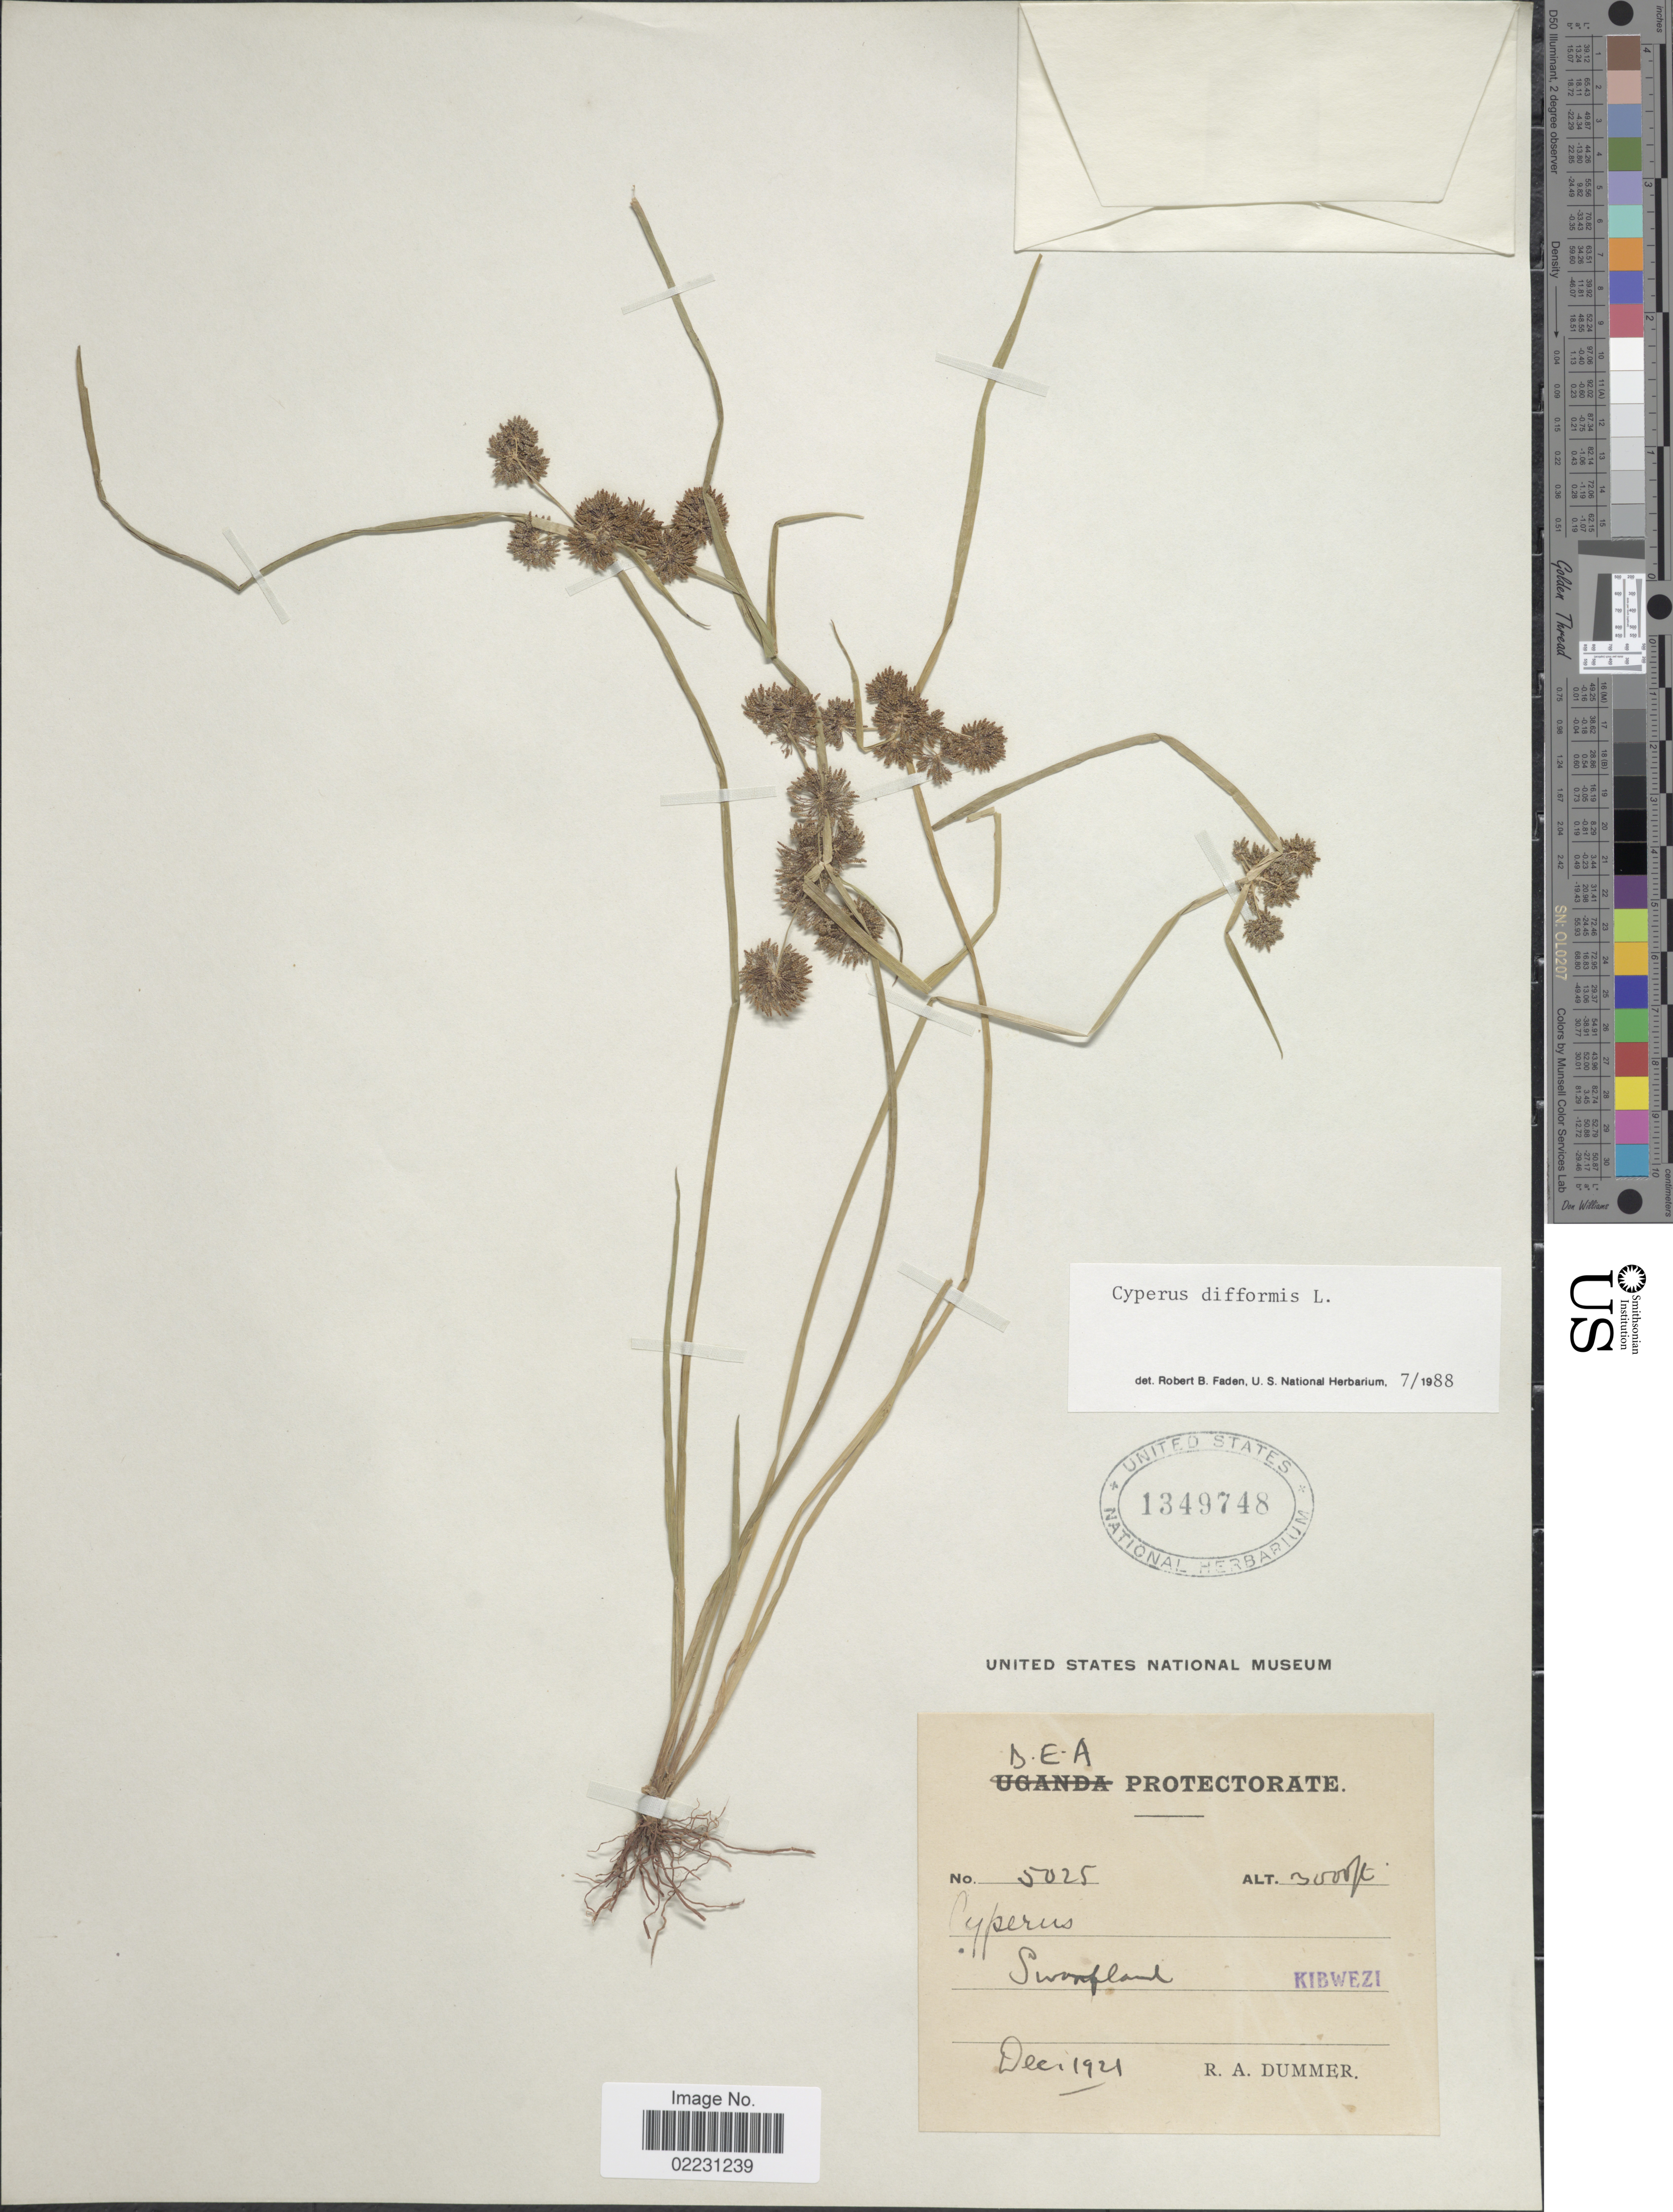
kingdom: Plantae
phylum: Tracheophyta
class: Liliopsida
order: Poales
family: Cyperaceae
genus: Cyperus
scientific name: Cyperus difformis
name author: L.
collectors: R. Dümmer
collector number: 5025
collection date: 1921-12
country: Kenya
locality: B.E.A. Protectorate. Swampland. Kibwezi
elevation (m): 914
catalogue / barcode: US 1349748